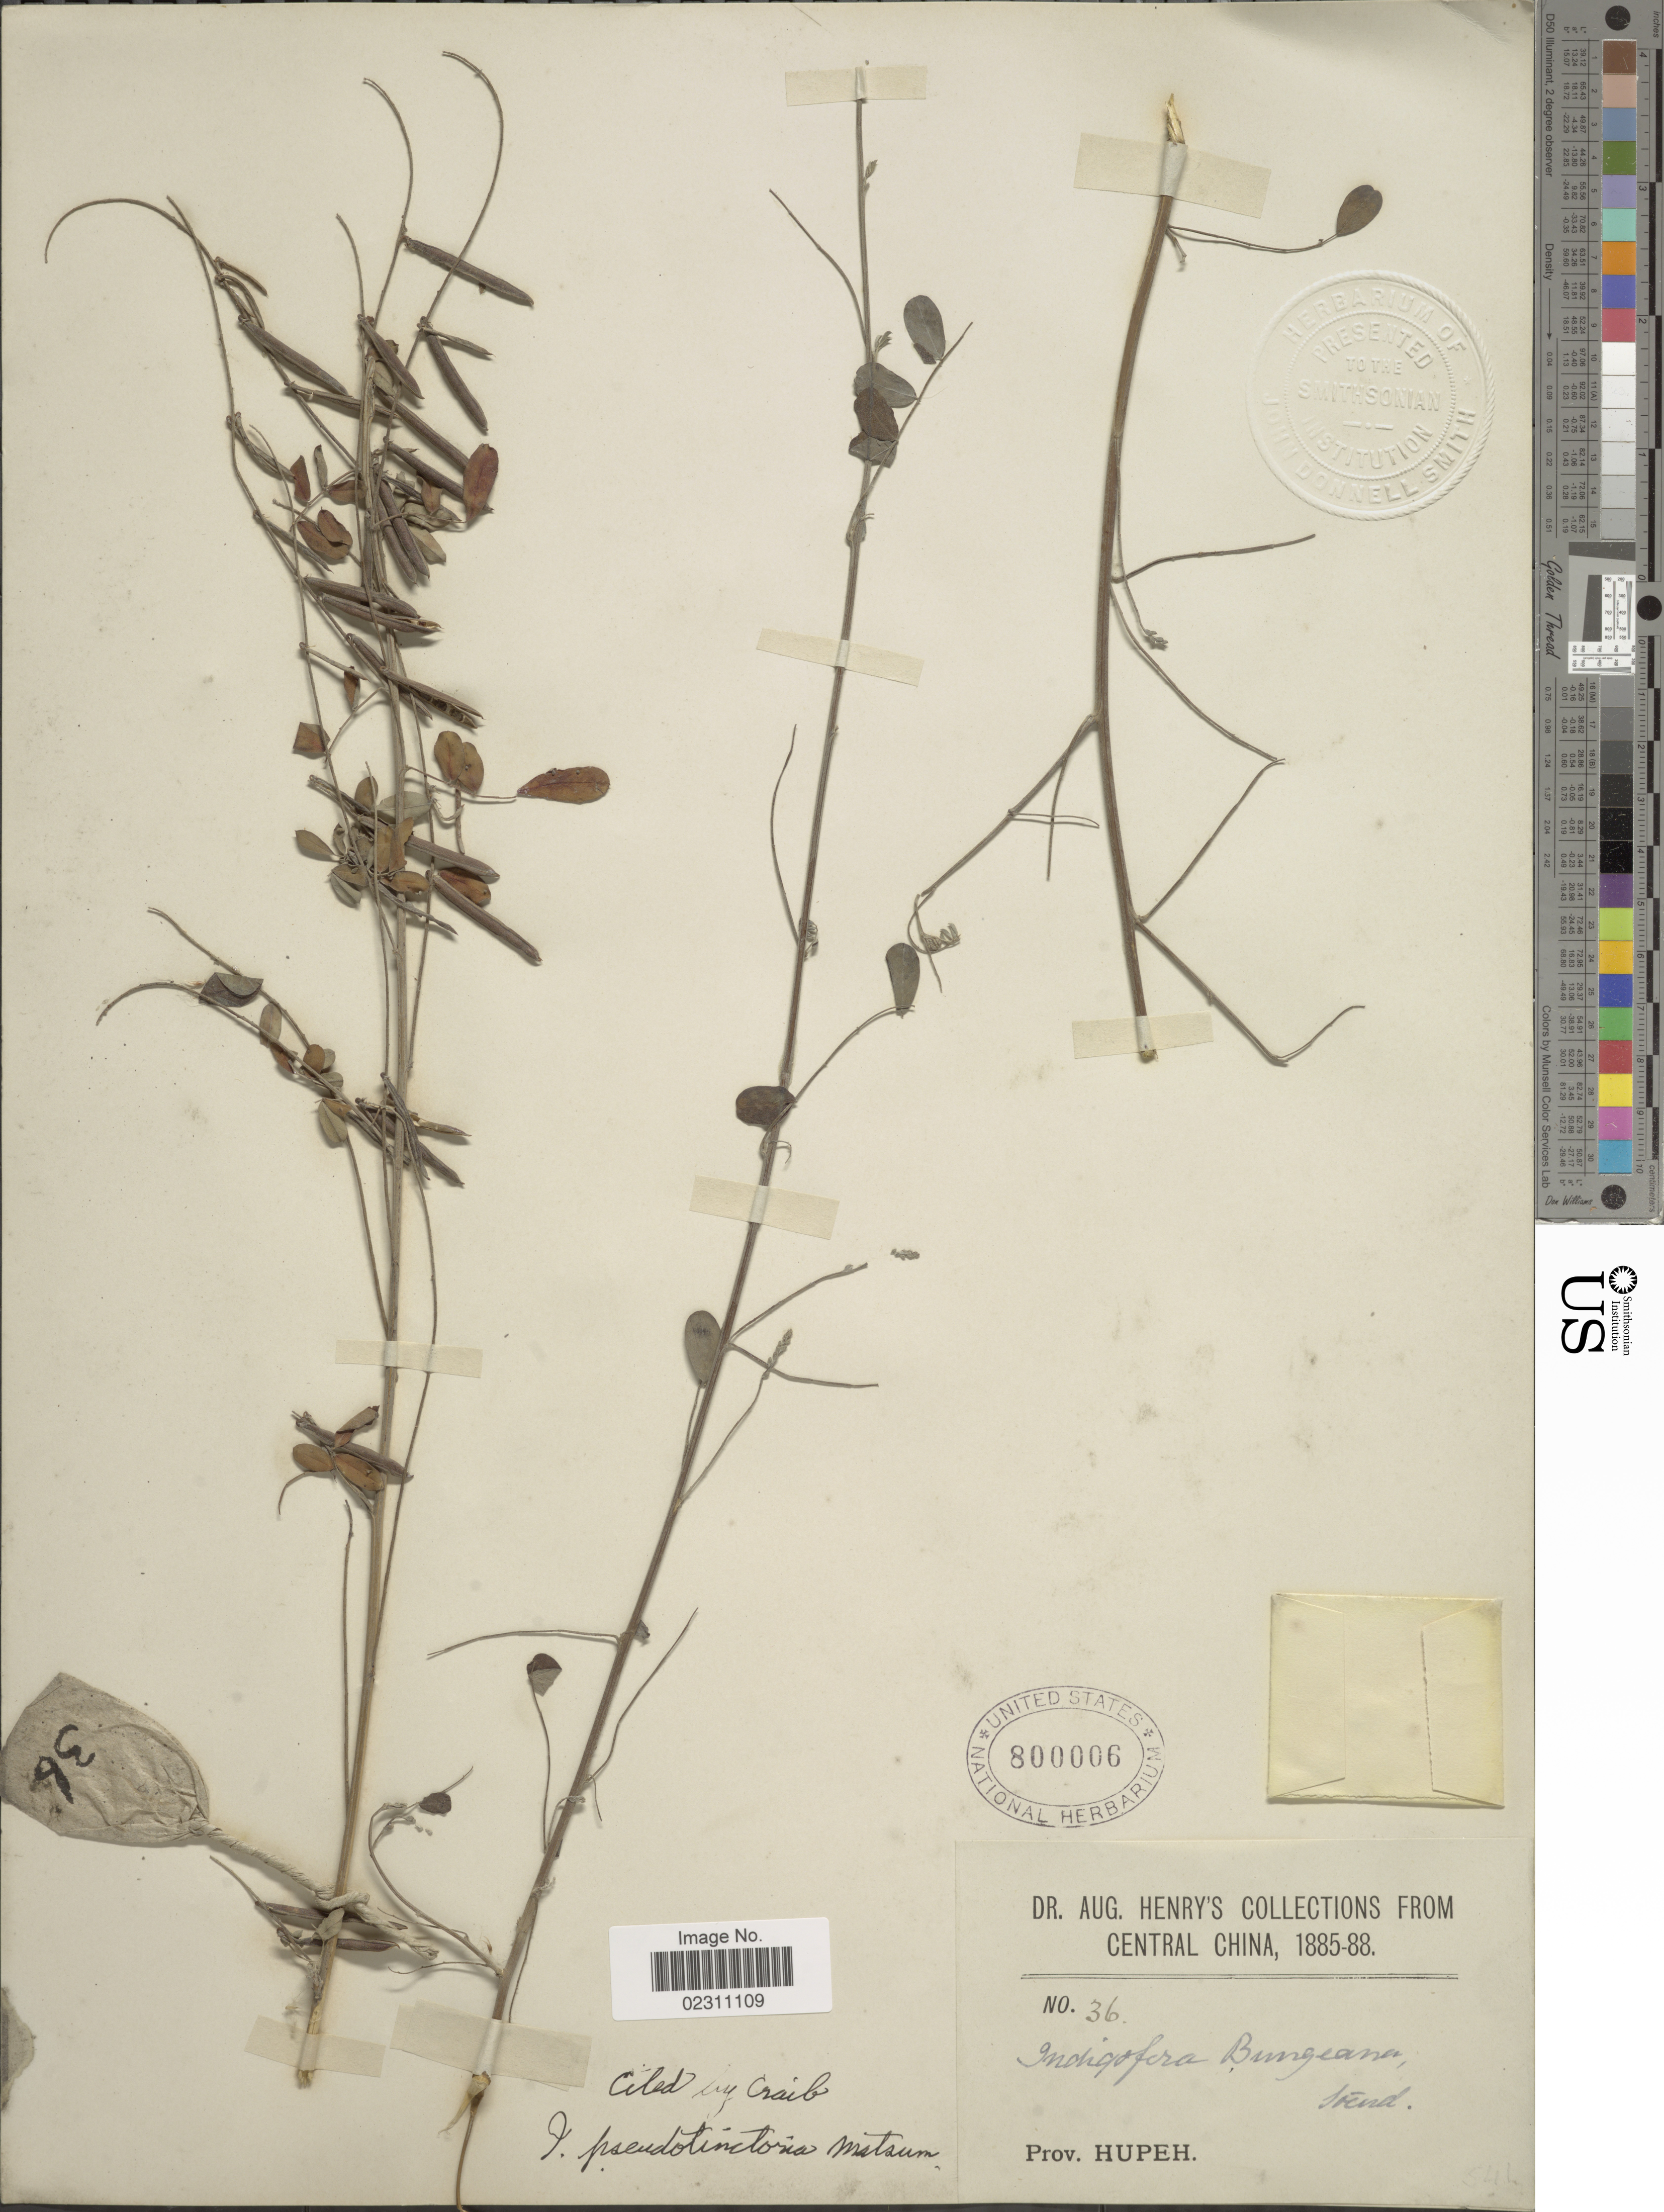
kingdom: Plantae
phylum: Tracheophyta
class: Magnoliopsida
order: Fabales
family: Fabaceae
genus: Indigofera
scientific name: Indigofera pseudotinctoria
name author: Matsum.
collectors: A. Henry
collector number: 36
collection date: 1885/1888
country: China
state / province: Hubei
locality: Central China, Prov. Hupeh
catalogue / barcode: US 800006